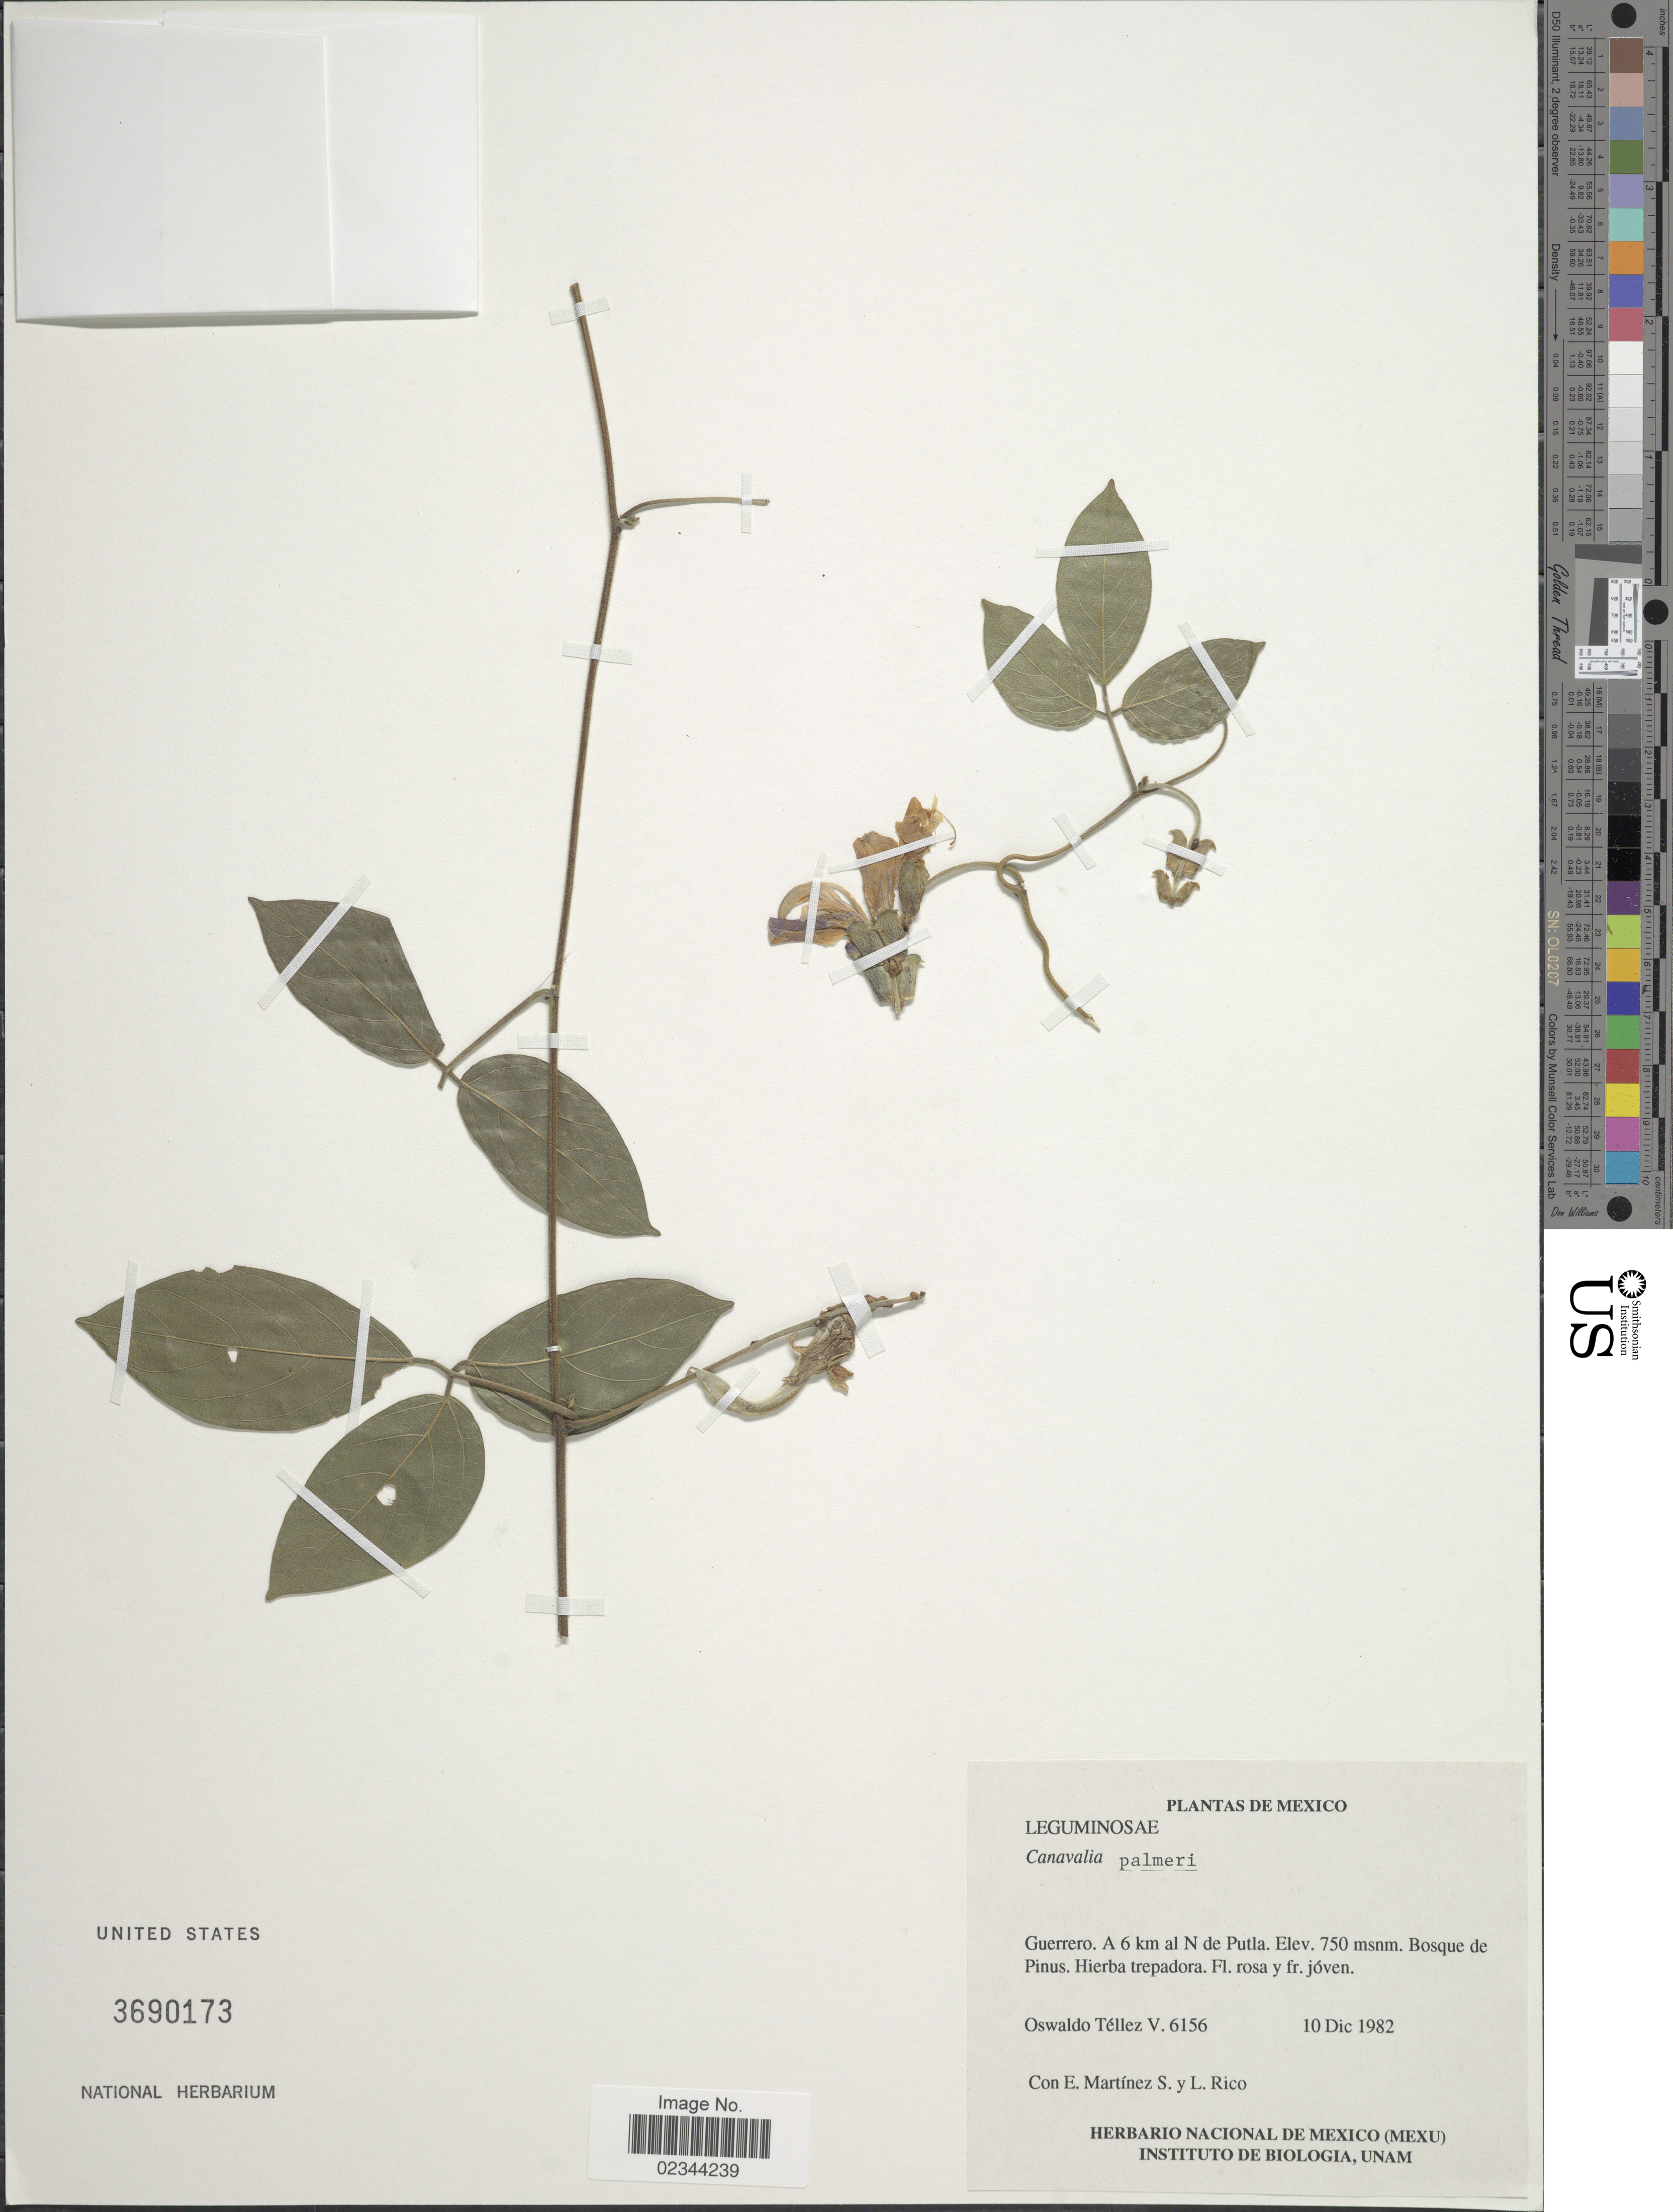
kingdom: Plantae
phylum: Tracheophyta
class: Magnoliopsida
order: Fabales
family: Fabaceae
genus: Canavalia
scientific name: Canavalia palmeri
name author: (Piper) Standl.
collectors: E. M. Martínez S. & L. Rico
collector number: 6156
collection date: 1982-12-10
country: Mexico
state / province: Guerrero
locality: A 6 km al N de Putla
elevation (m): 750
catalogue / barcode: US 3690173